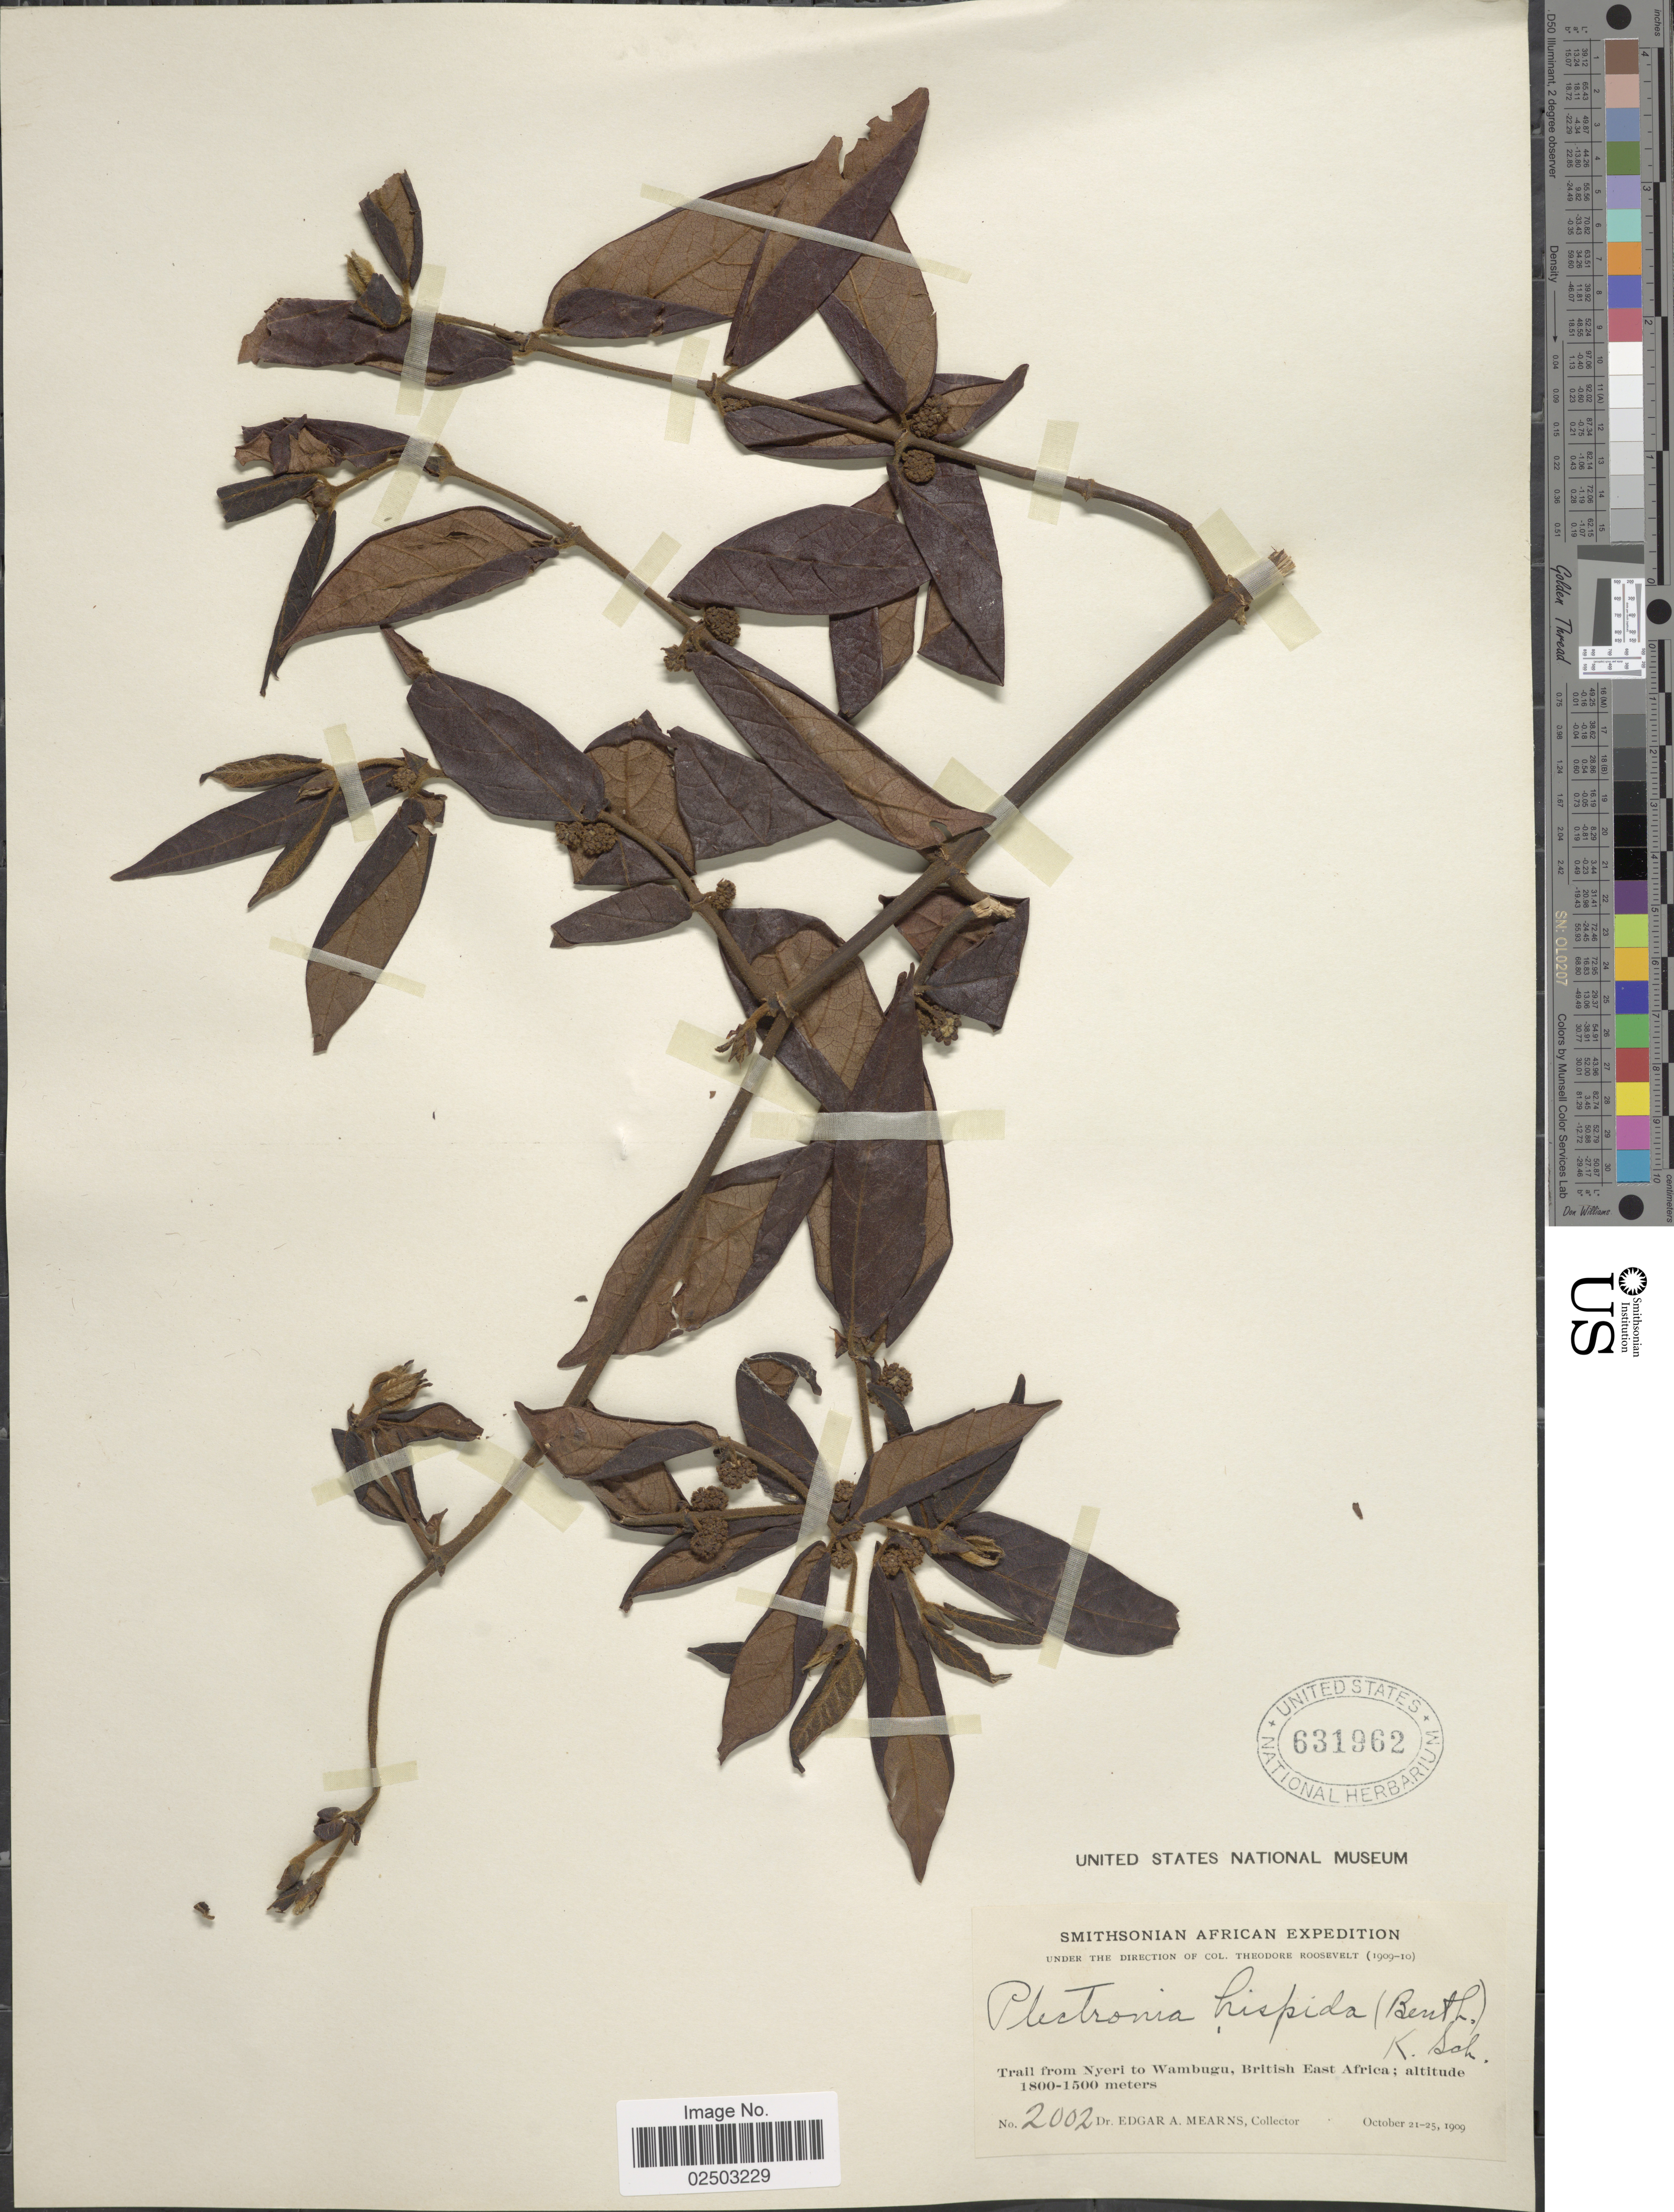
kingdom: Plantae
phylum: Tracheophyta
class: Magnoliopsida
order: Gentianales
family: Rubiaceae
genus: Canthium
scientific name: Canthium hispidum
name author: Benth.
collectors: E. A. Mearns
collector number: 2002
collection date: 1909-10-21/1909-10-25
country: Kenya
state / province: Nyeri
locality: Trail from Nyeri to Wambugu, British East Africa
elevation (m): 1500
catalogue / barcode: US 631962